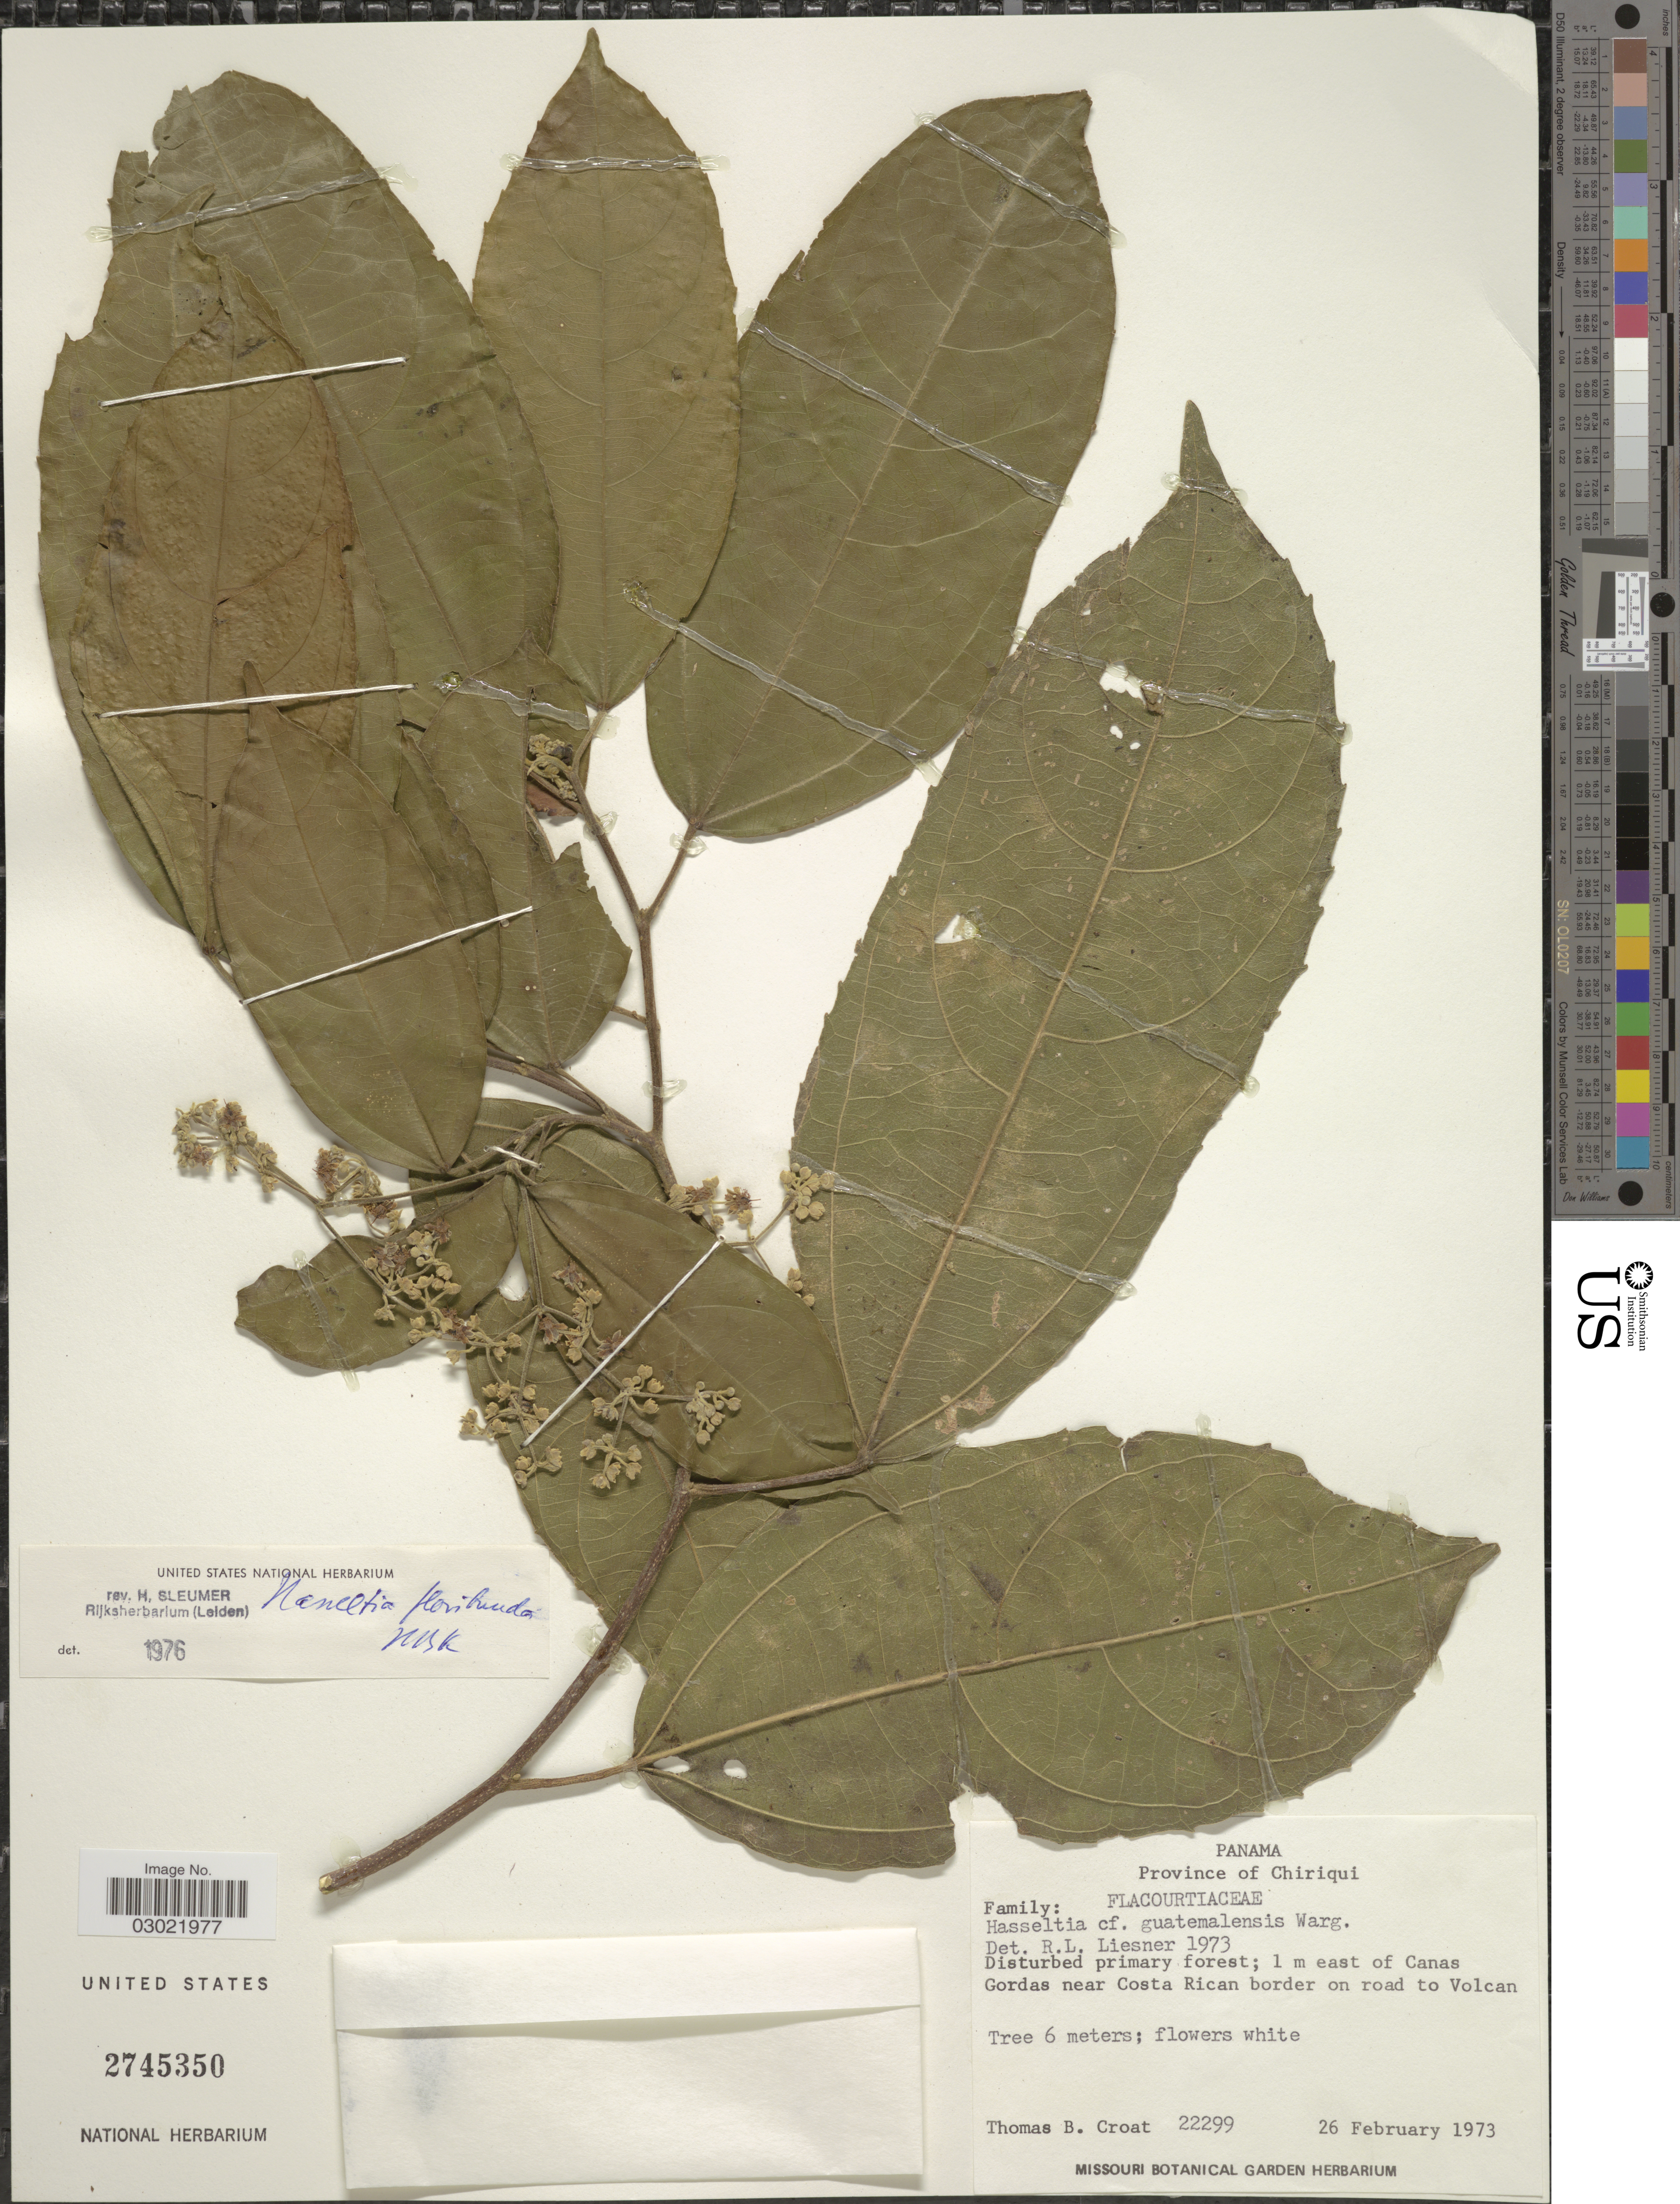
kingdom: Plantae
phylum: Tracheophyta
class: Magnoliopsida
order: Malpighiales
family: Salicaceae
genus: Hasseltia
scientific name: Hasseltia floribunda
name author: Kunth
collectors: T. B. Croat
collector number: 22299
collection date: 1973-02-26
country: Panama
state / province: Chiriqui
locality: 1 m east of Canas Gordas near Costa Rican border on road to Volcan.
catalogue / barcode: US 2745350